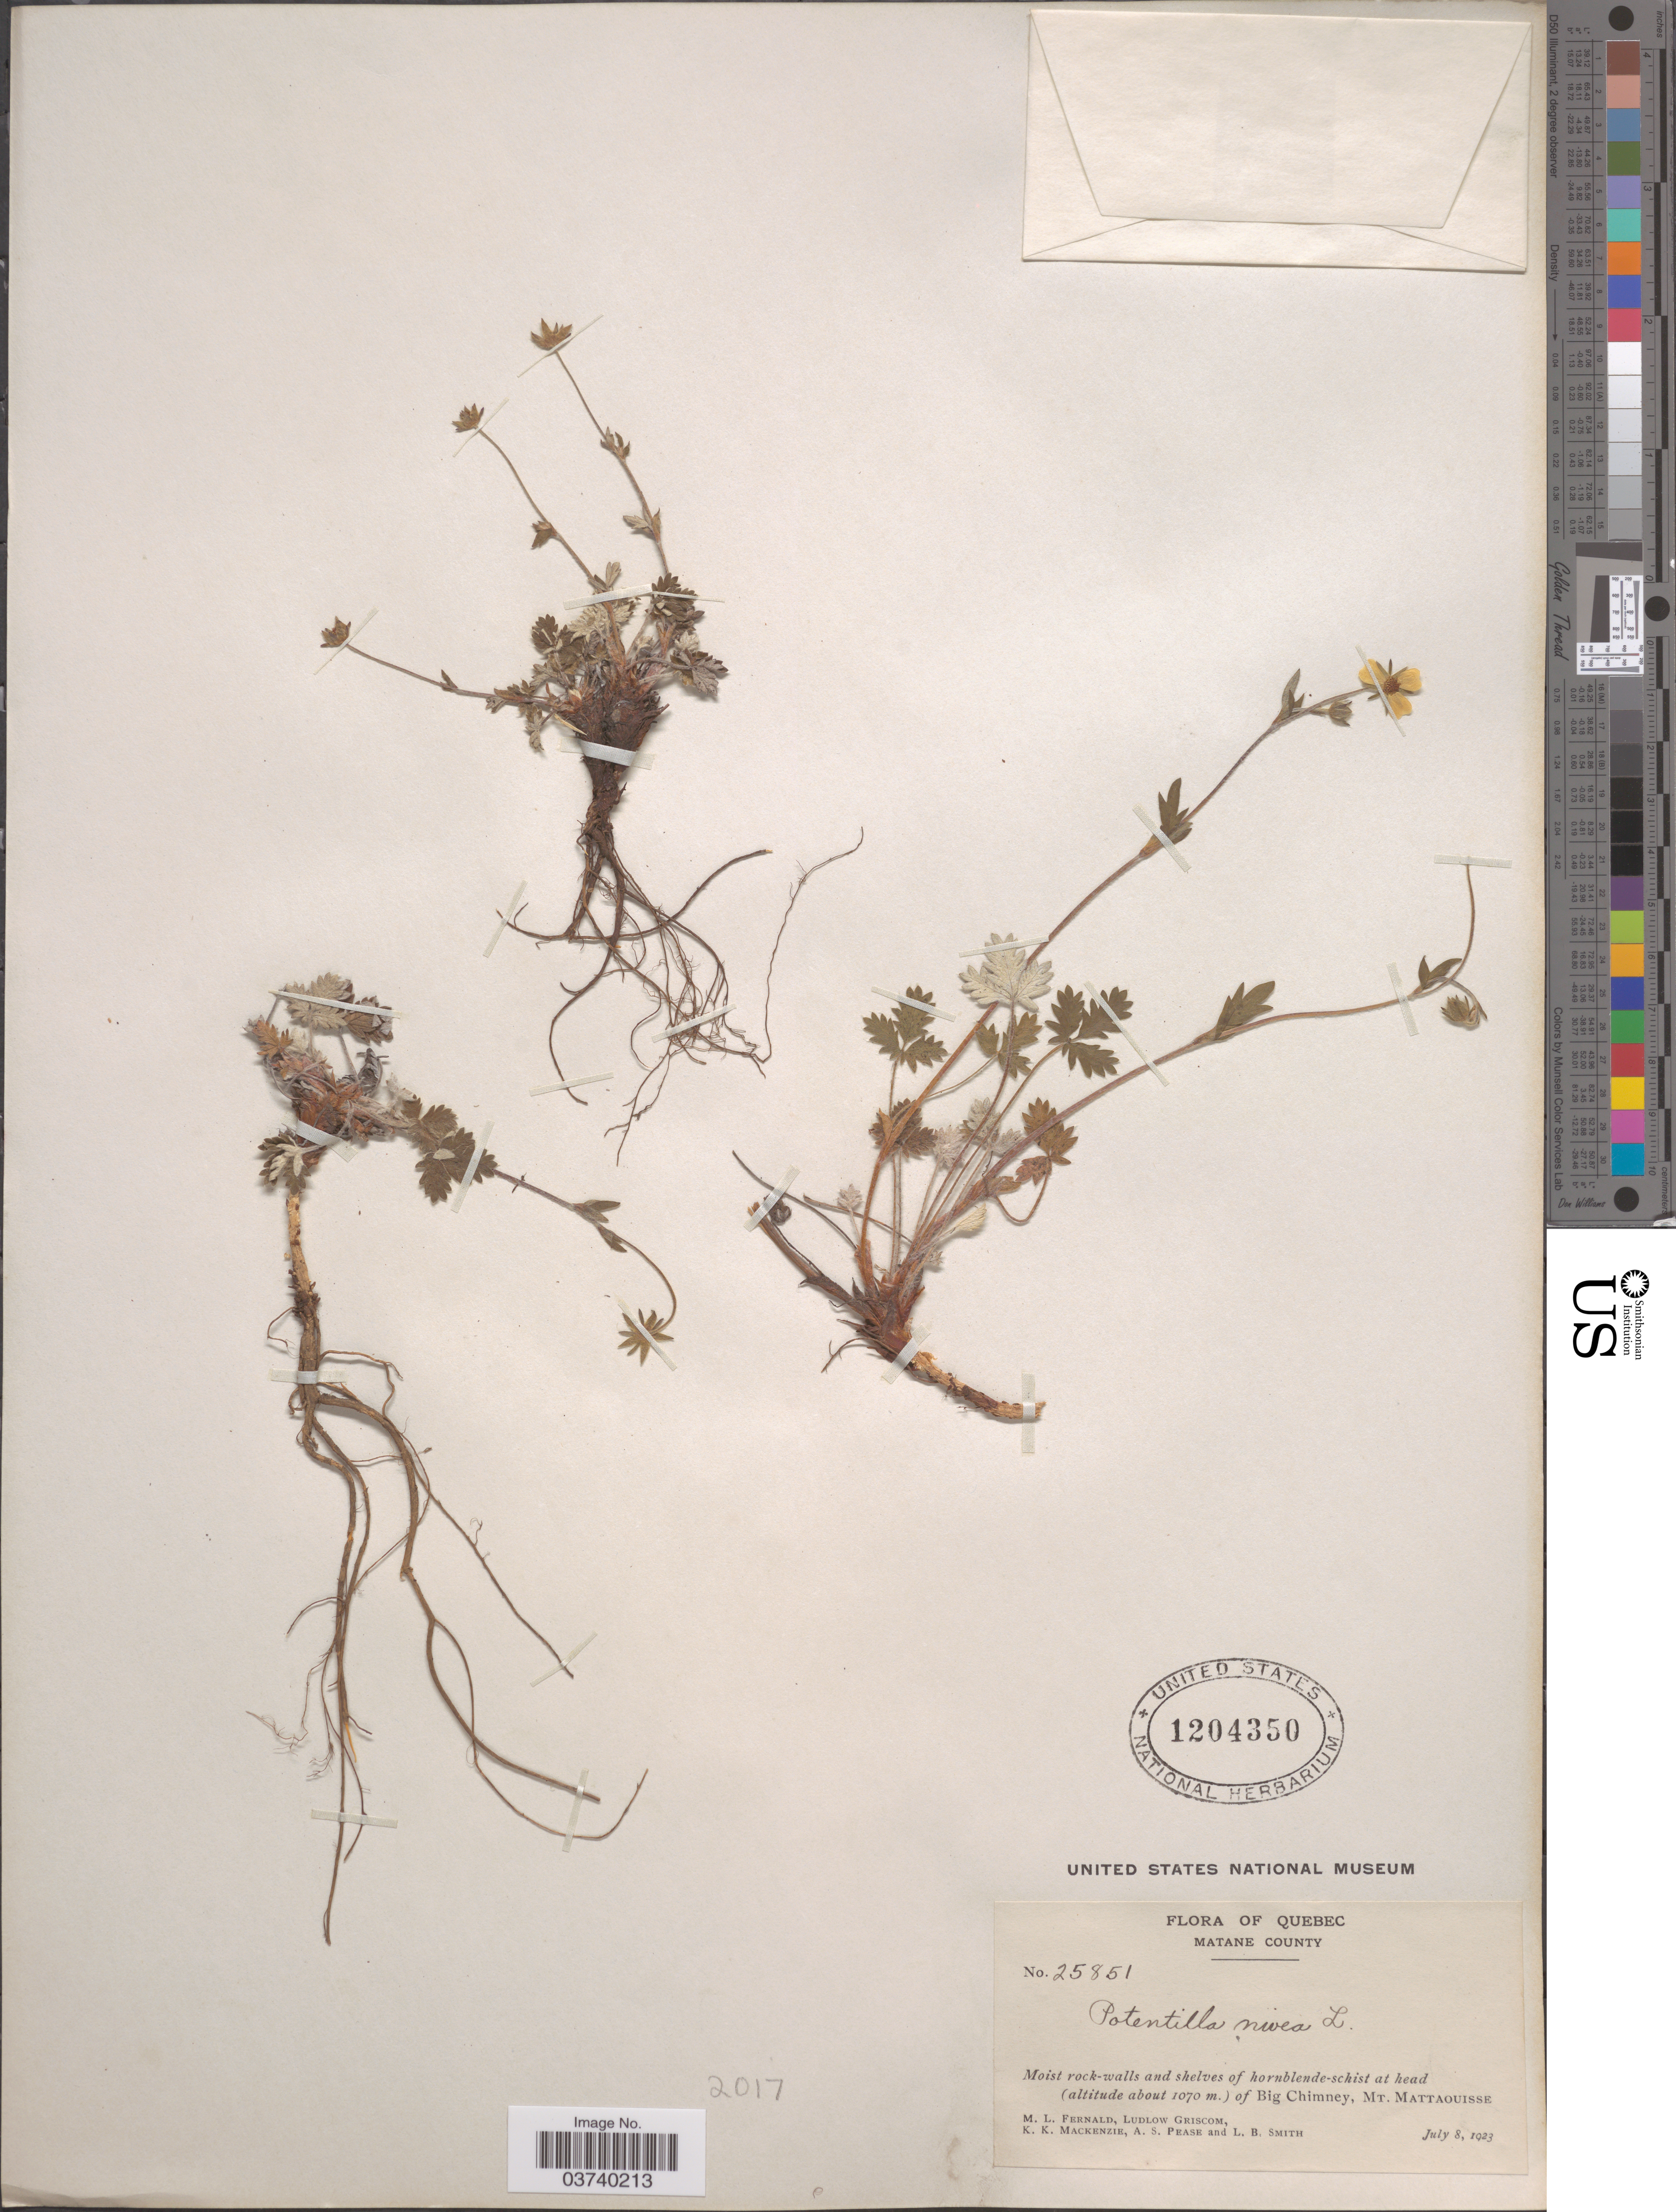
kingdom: Plantae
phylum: Tracheophyta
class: Magnoliopsida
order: Rosales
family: Rosaceae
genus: Potentilla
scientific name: Potentilla nivea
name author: L.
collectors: M. L. Fernald, L. Griscom, K. K. Mackenzie, A. S. Pease & L. Smith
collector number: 25851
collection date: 1923-07-08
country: Canada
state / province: Quebec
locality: Matane County. At head of Big Chimney, Mt. Mattaouisse.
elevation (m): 1070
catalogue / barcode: US 1204350